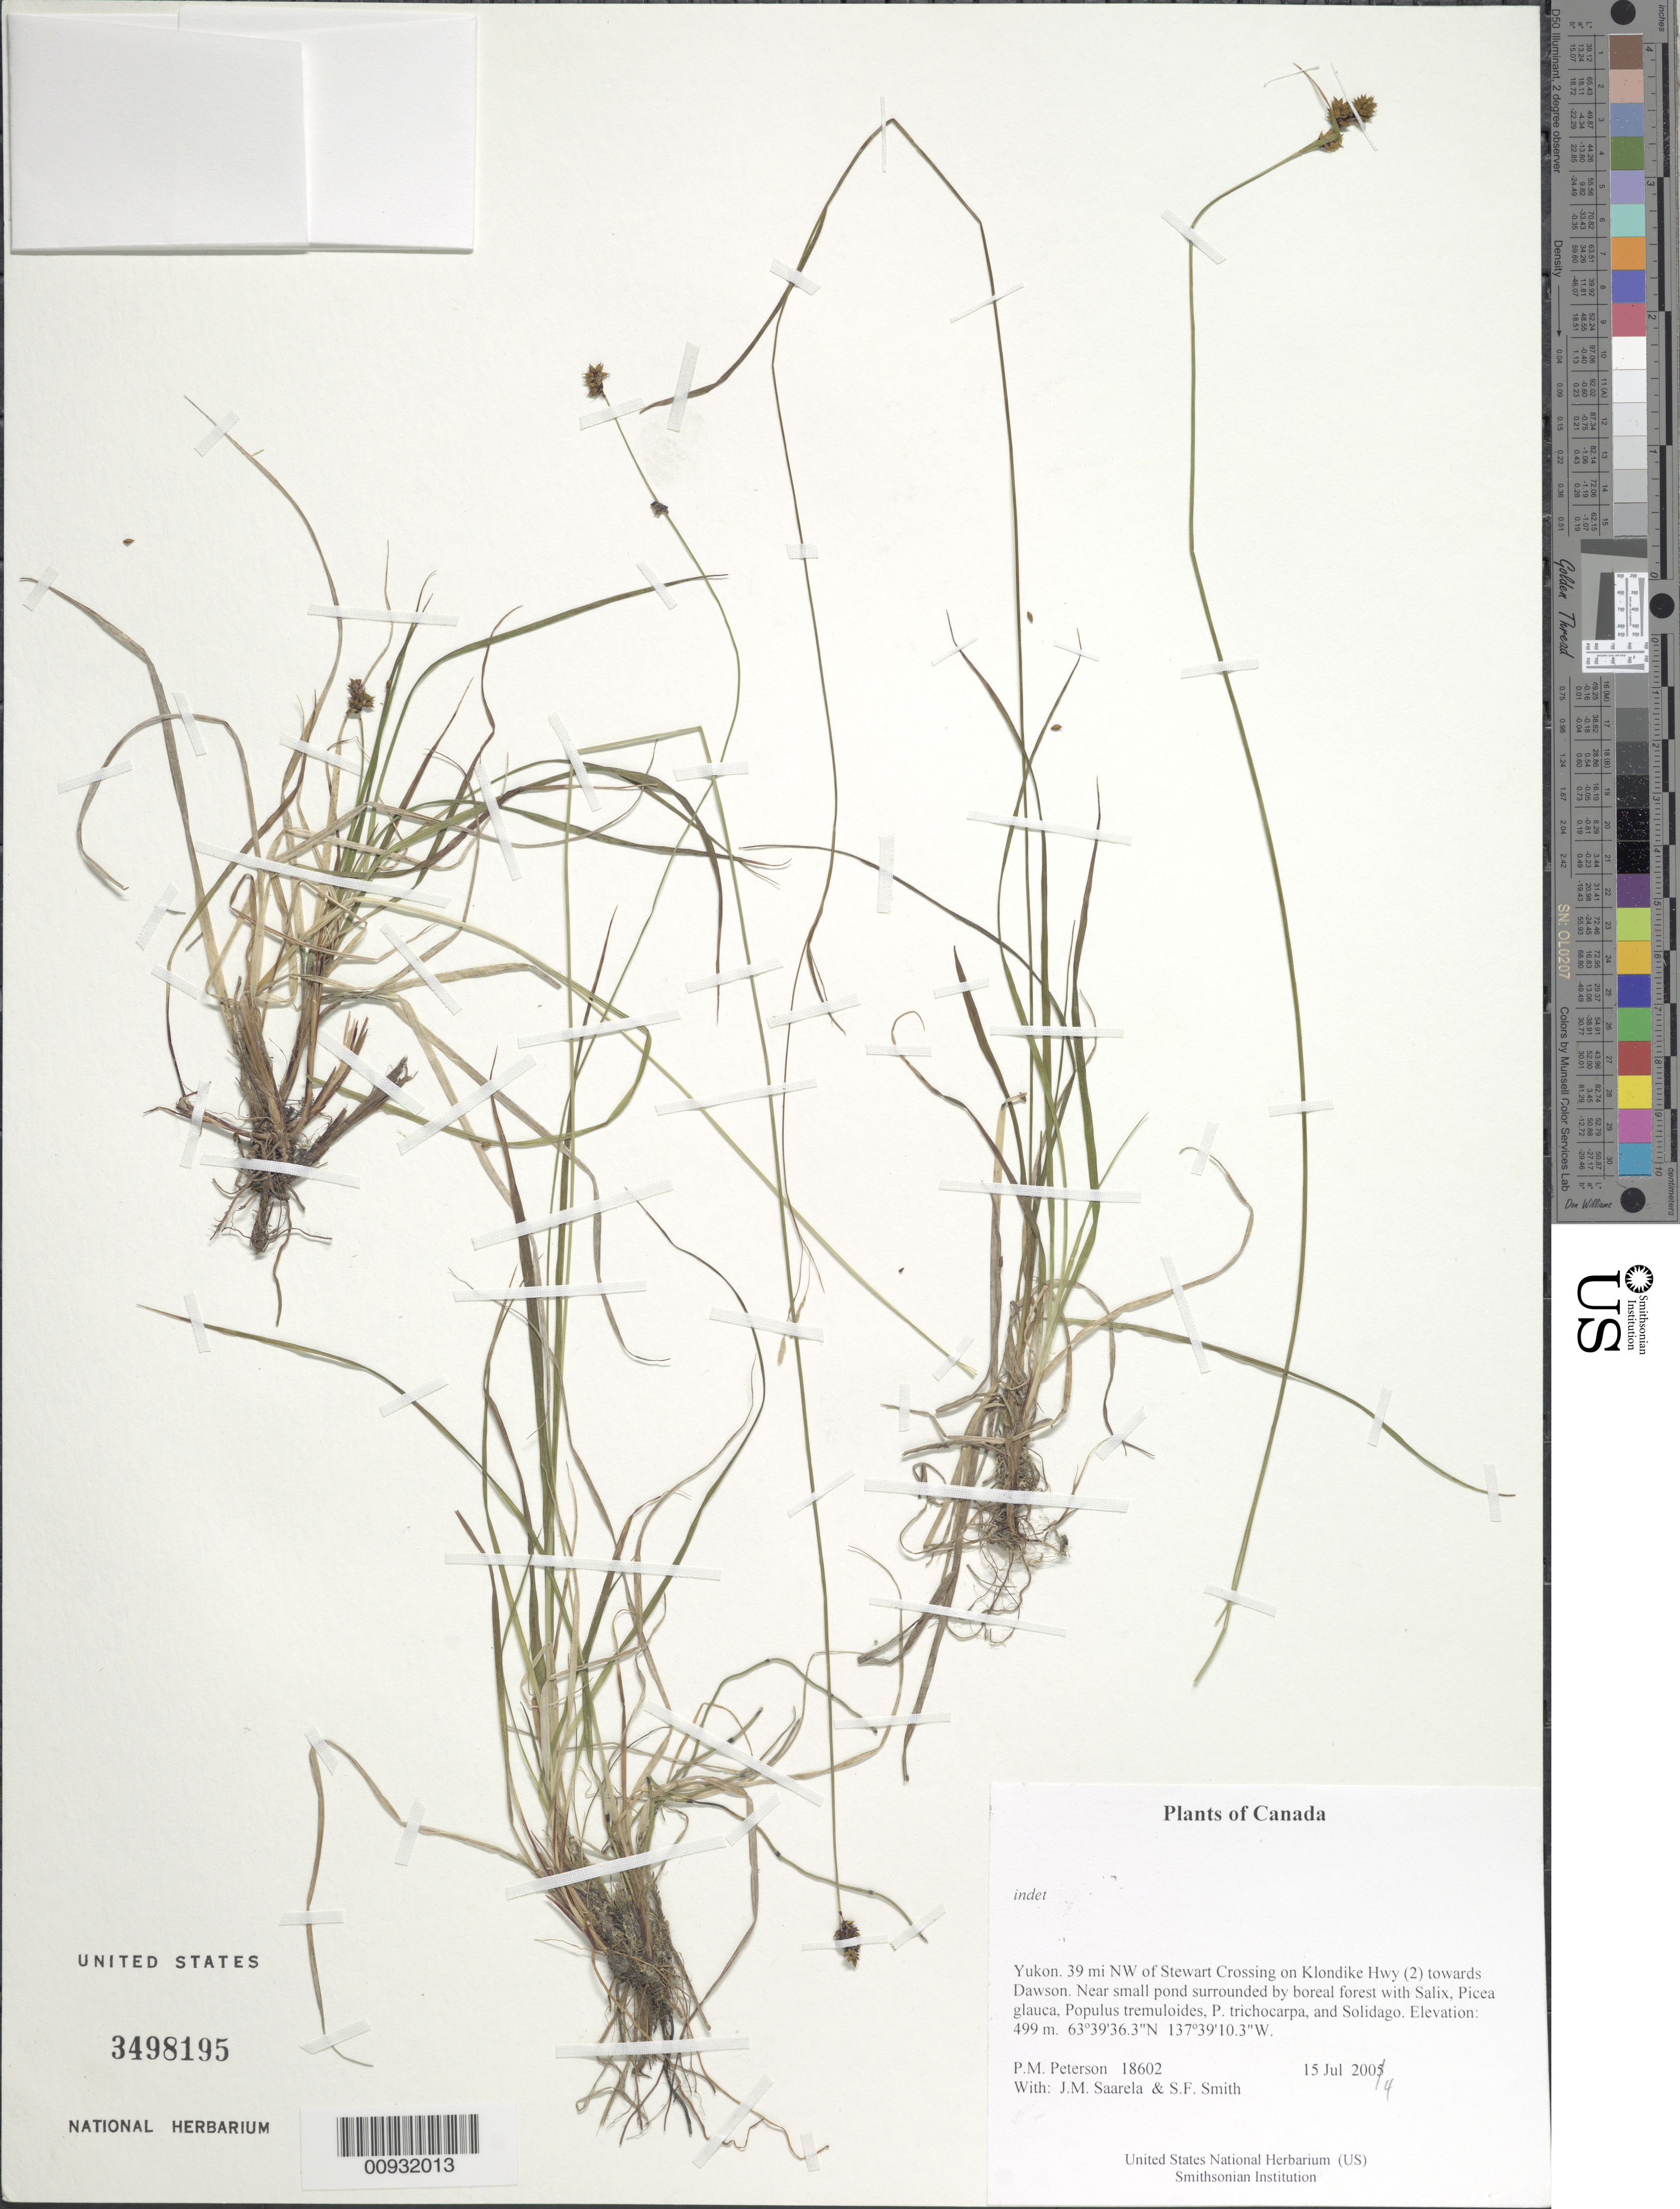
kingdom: Plantae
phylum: Tracheophyta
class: Liliopsida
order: Poales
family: Cyperaceae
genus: Carex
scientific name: Carex sp.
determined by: Strong, Mark T., (BOT), Smithsonian Institution - National Museum of Natural History (UNITED STATES)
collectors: P. M. Peterson, J. Saarela & S.F. Smith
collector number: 18602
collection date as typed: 15 Jul 2004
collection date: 2004-07-15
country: Canada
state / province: Yukon Territory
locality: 39 mi NW of Stewart Crossing on Klondike Hwy (2) towards Dawson. Near small pond surrounded by boreal forest with Salix, Picea glauca, Populus tremuloides, P. trichocarpa, and Solidago.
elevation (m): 499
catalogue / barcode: US 3498195